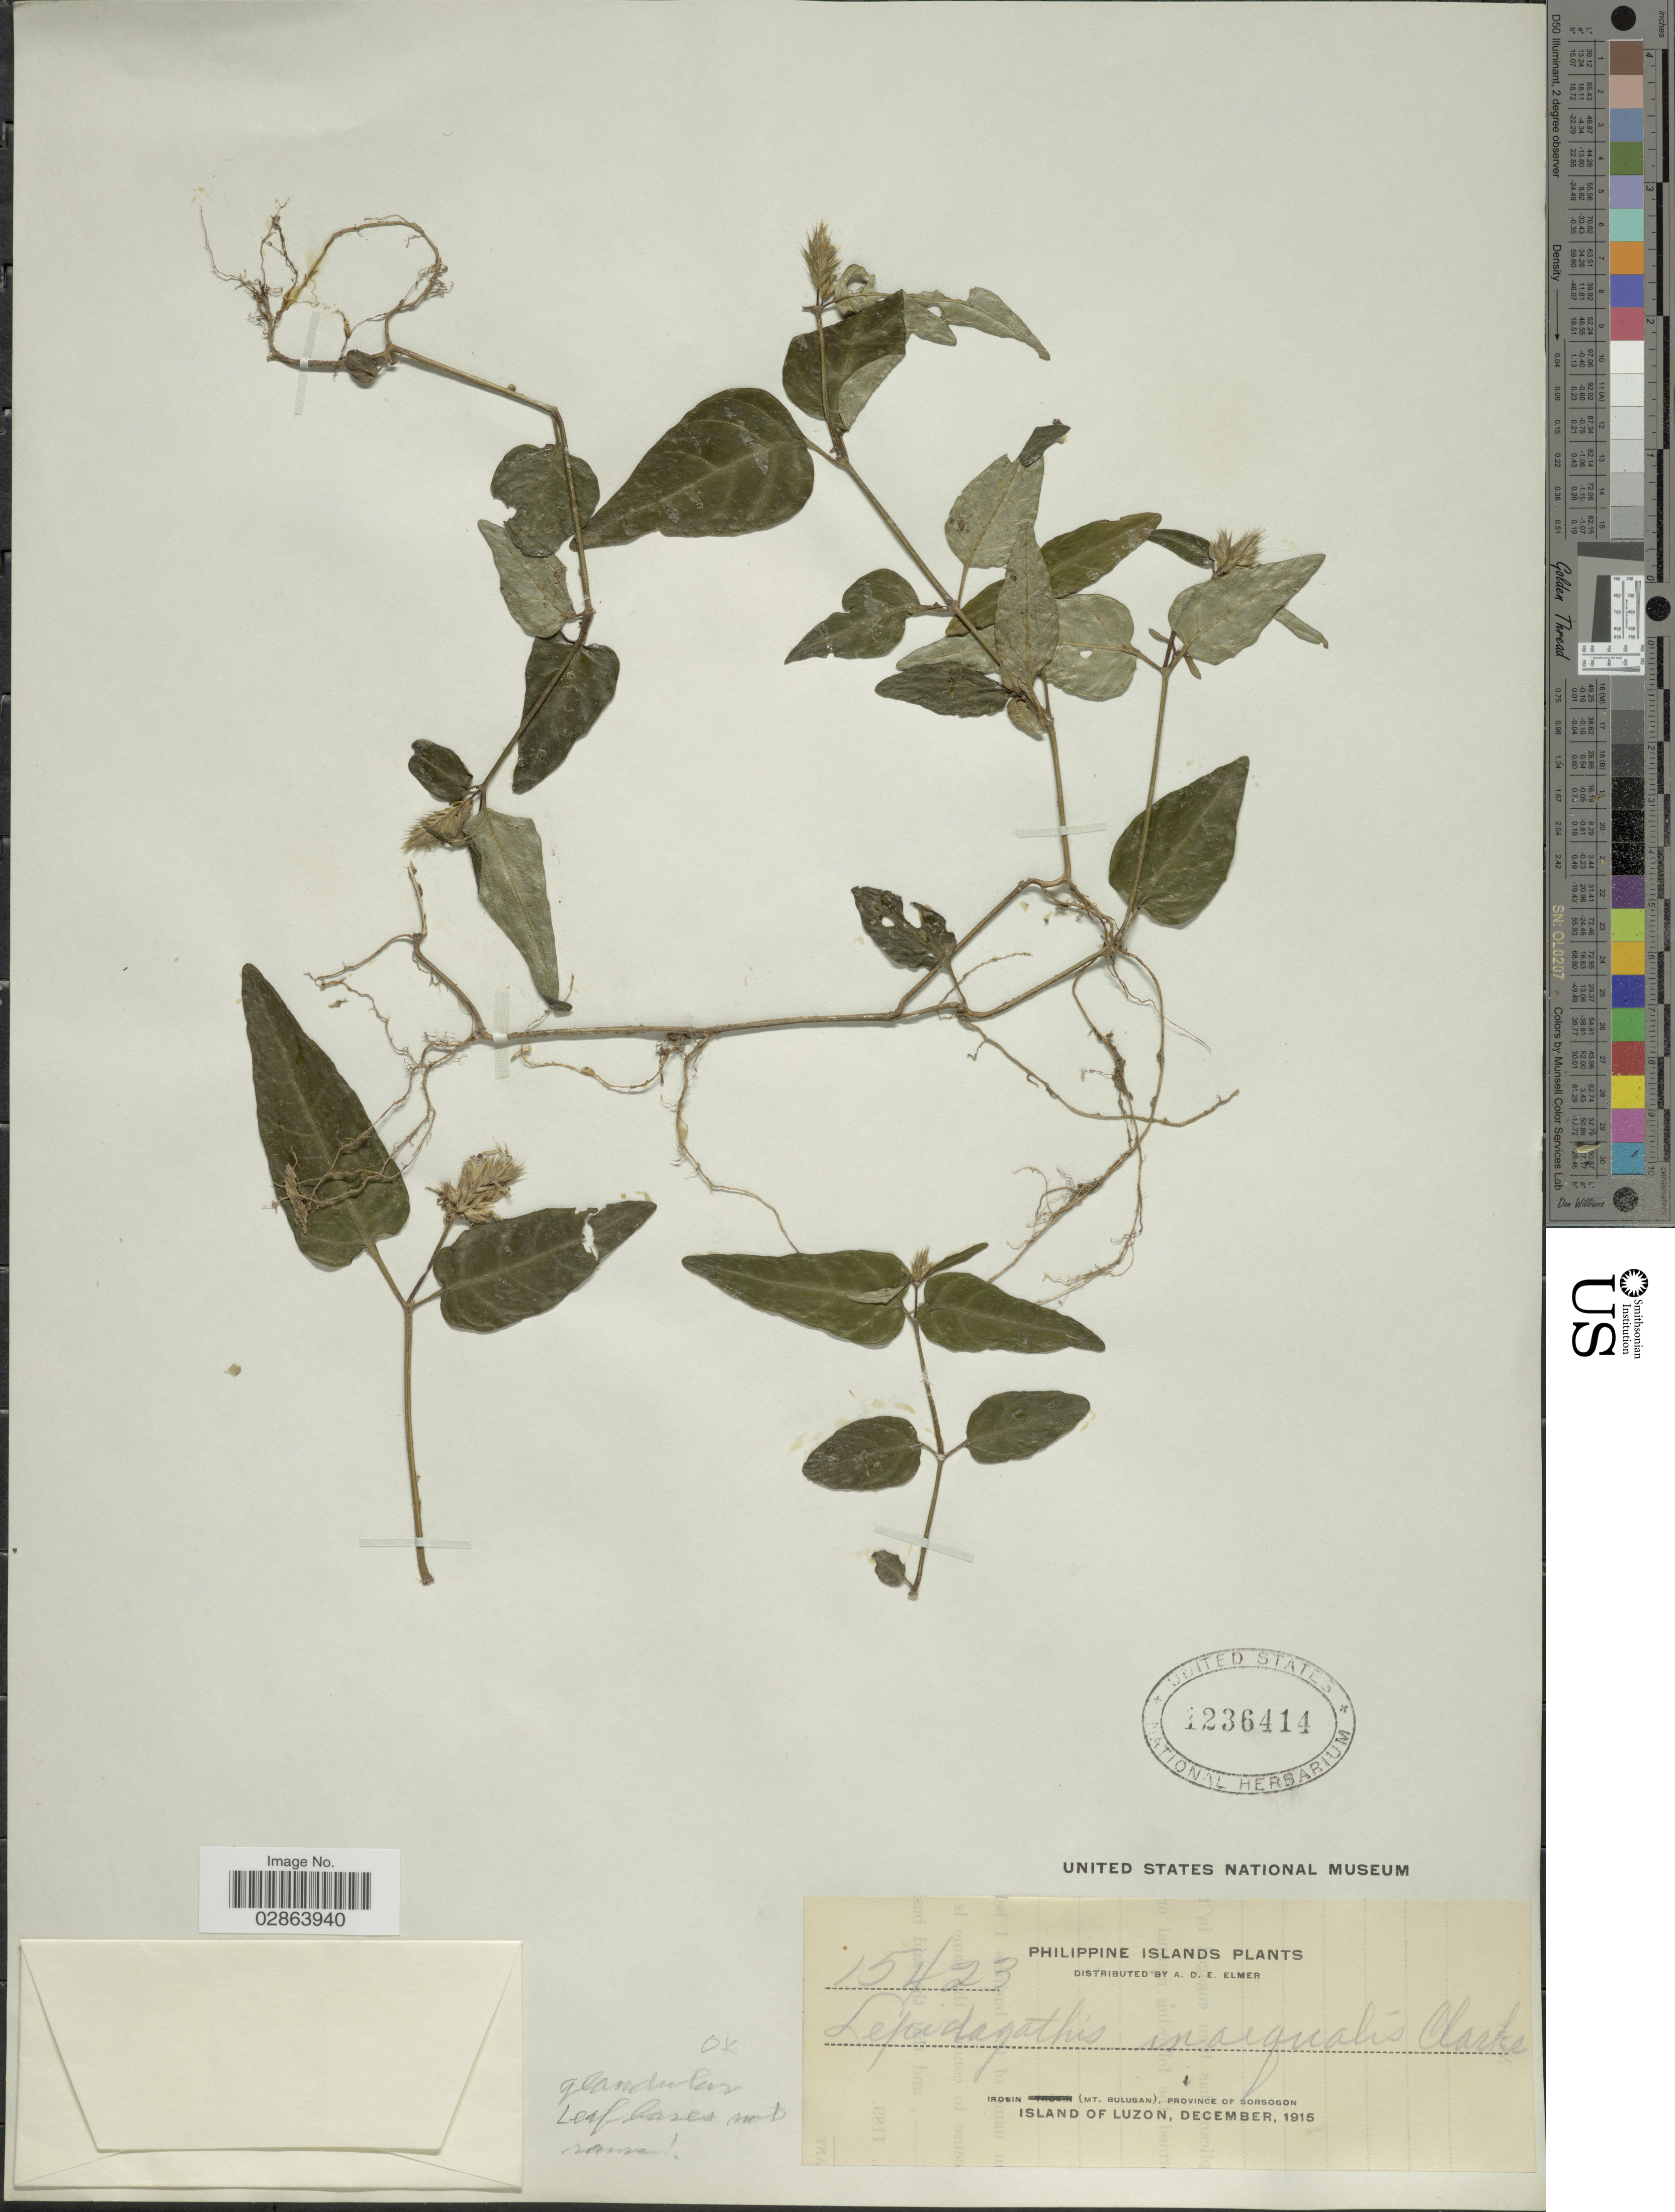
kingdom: Plantae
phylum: Tracheophyta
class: Magnoliopsida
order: Lamiales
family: Acanthaceae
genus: Lepidagathis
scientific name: Lepidagathis inaequalis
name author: C.B. Clarke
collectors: A. D. E. Elmer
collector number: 15423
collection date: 1915-12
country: Philippines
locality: Irosin (Mt. Bulusan), Province of Sorsogon, Island of Luzon.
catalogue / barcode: US 1236414